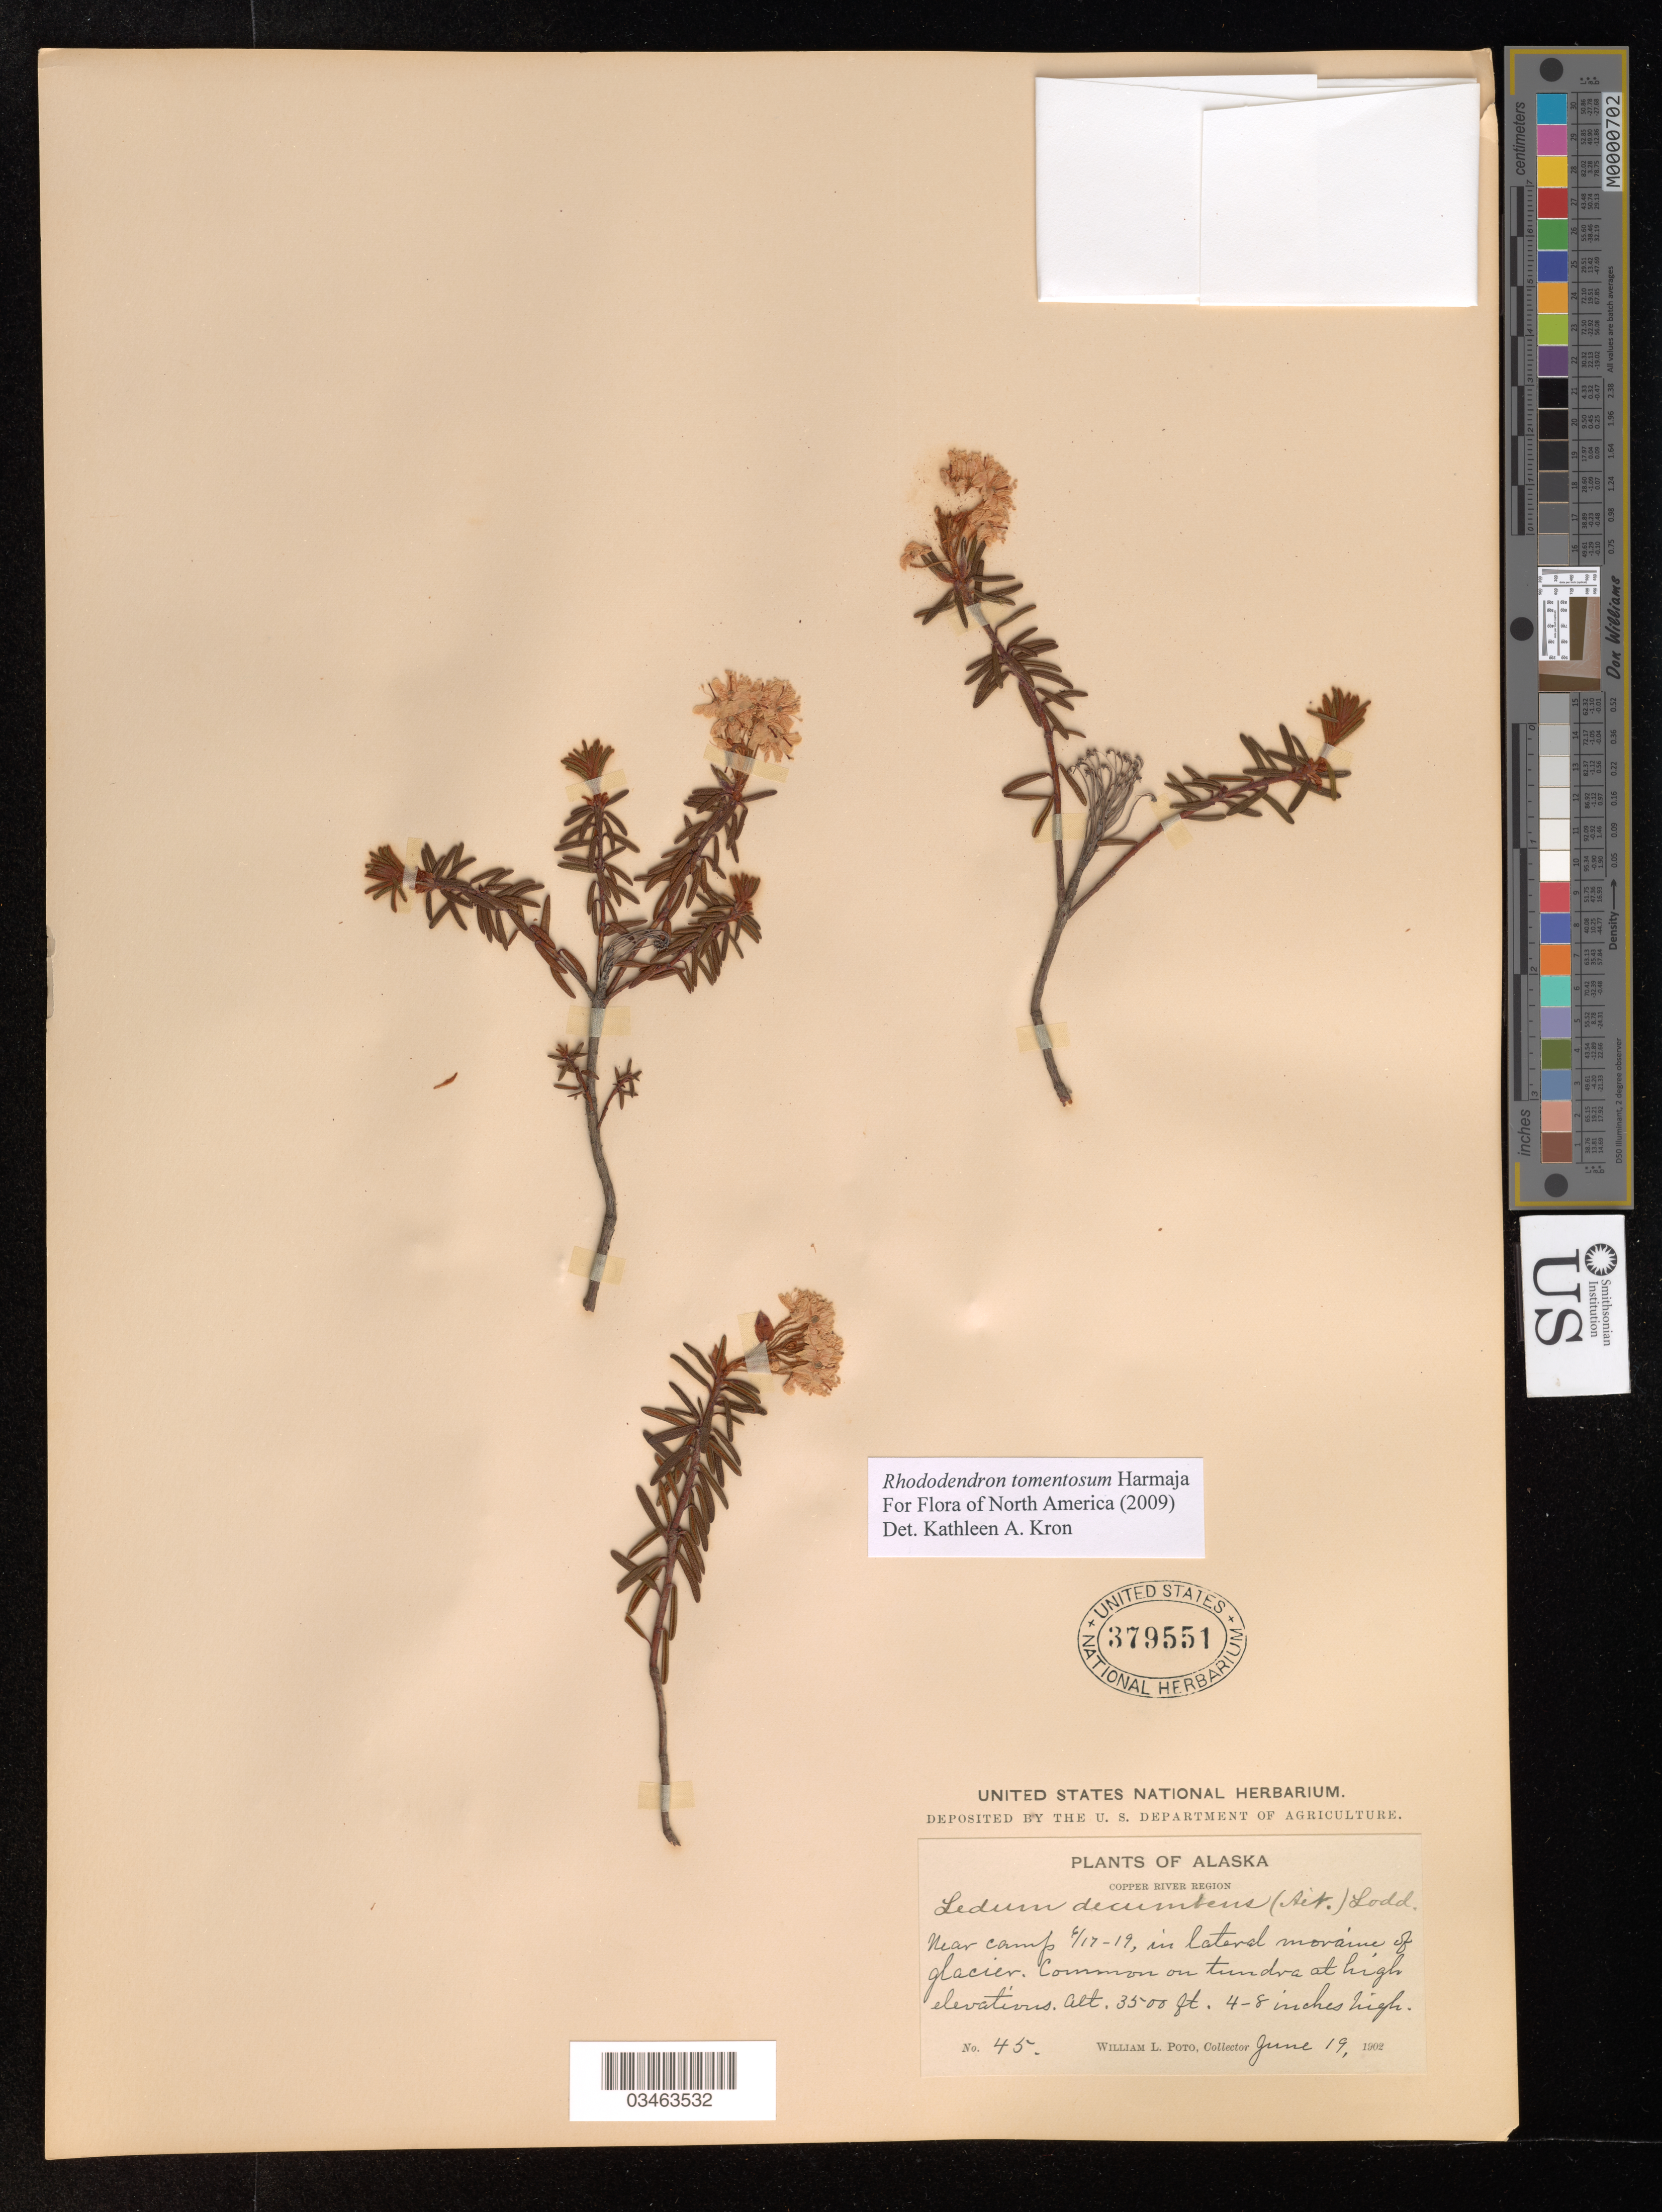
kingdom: Plantae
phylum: Tracheophyta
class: Magnoliopsida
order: Ericales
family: Ericaceae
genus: Rhododendron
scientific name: Rhododendron tomentosum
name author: Harmaja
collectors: W. Poto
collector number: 45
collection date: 1902-06-19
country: United States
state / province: Alaska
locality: Copper River Region. Near camp 6/17-19, in lateral moraine of glacier.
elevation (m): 1067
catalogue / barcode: US 379551